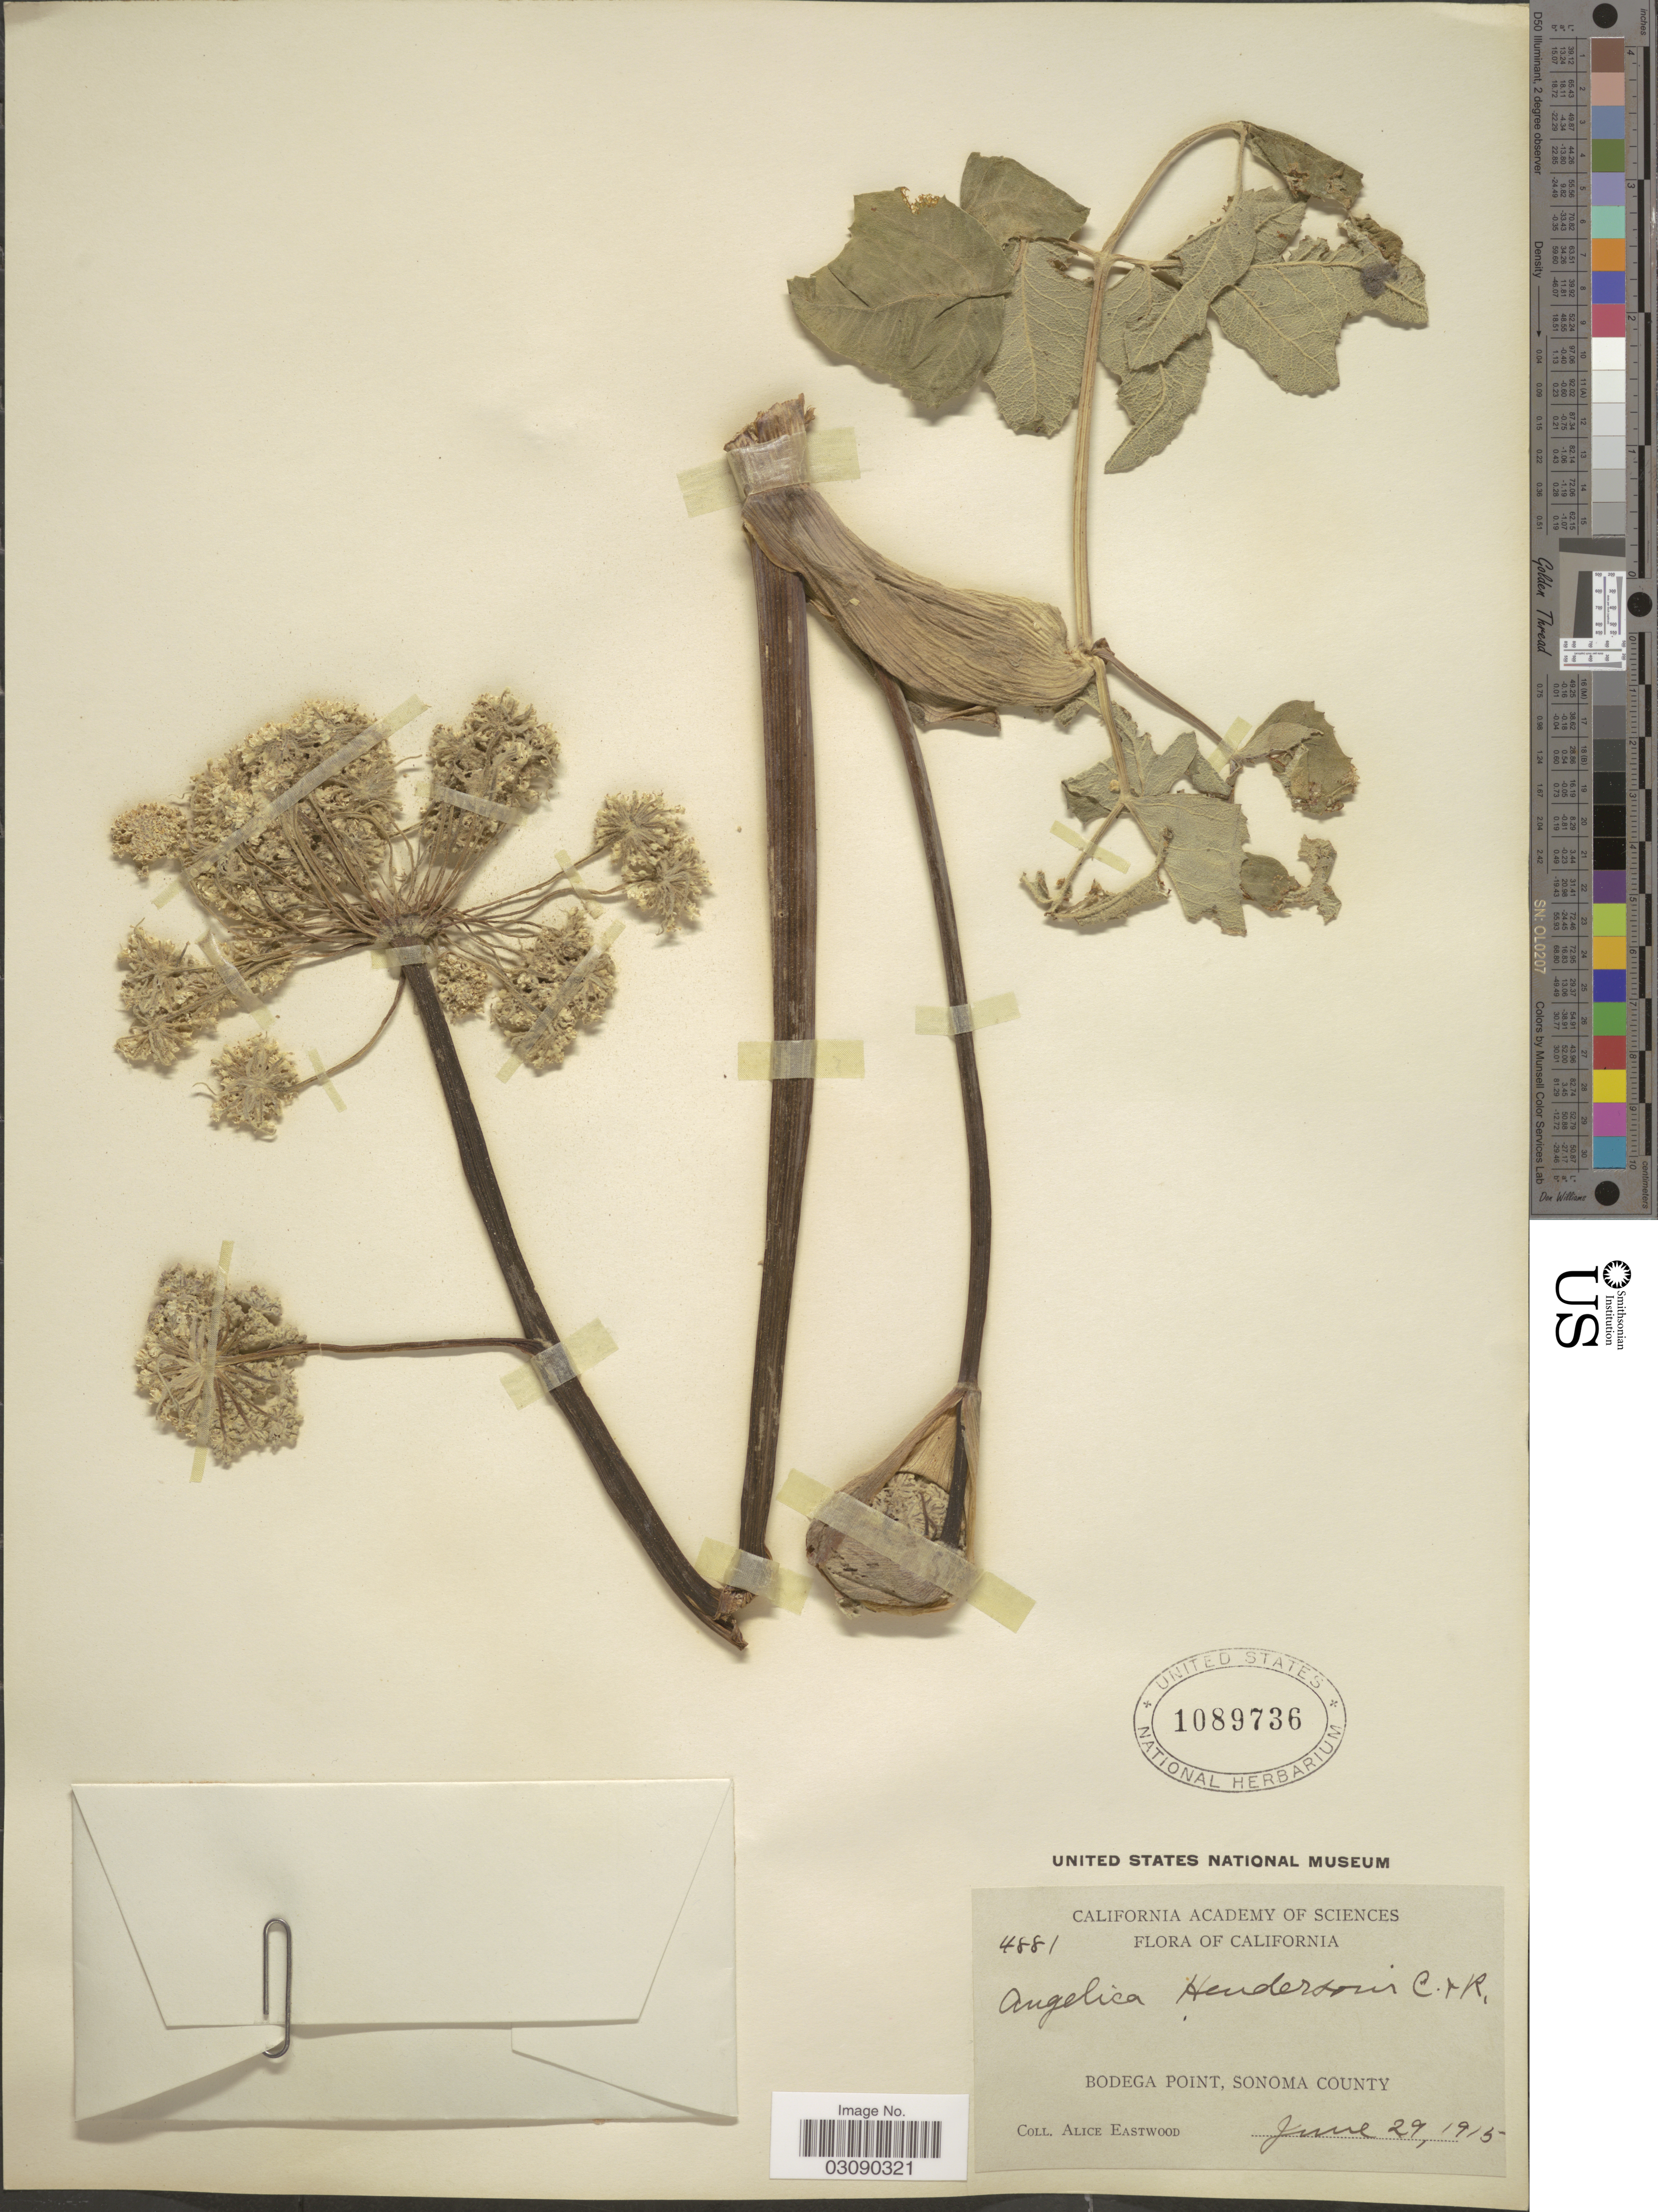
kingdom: Plantae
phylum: Tracheophyta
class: Magnoliopsida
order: Apiales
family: Apiaceae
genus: Angelica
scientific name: Angelica hendersonii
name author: J.M. Coult. & Rose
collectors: A. Eastwood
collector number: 4881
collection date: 1915-06-29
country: United States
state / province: California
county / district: Sonoma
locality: Bodega Point, Sonoma County.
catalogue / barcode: US 1089736